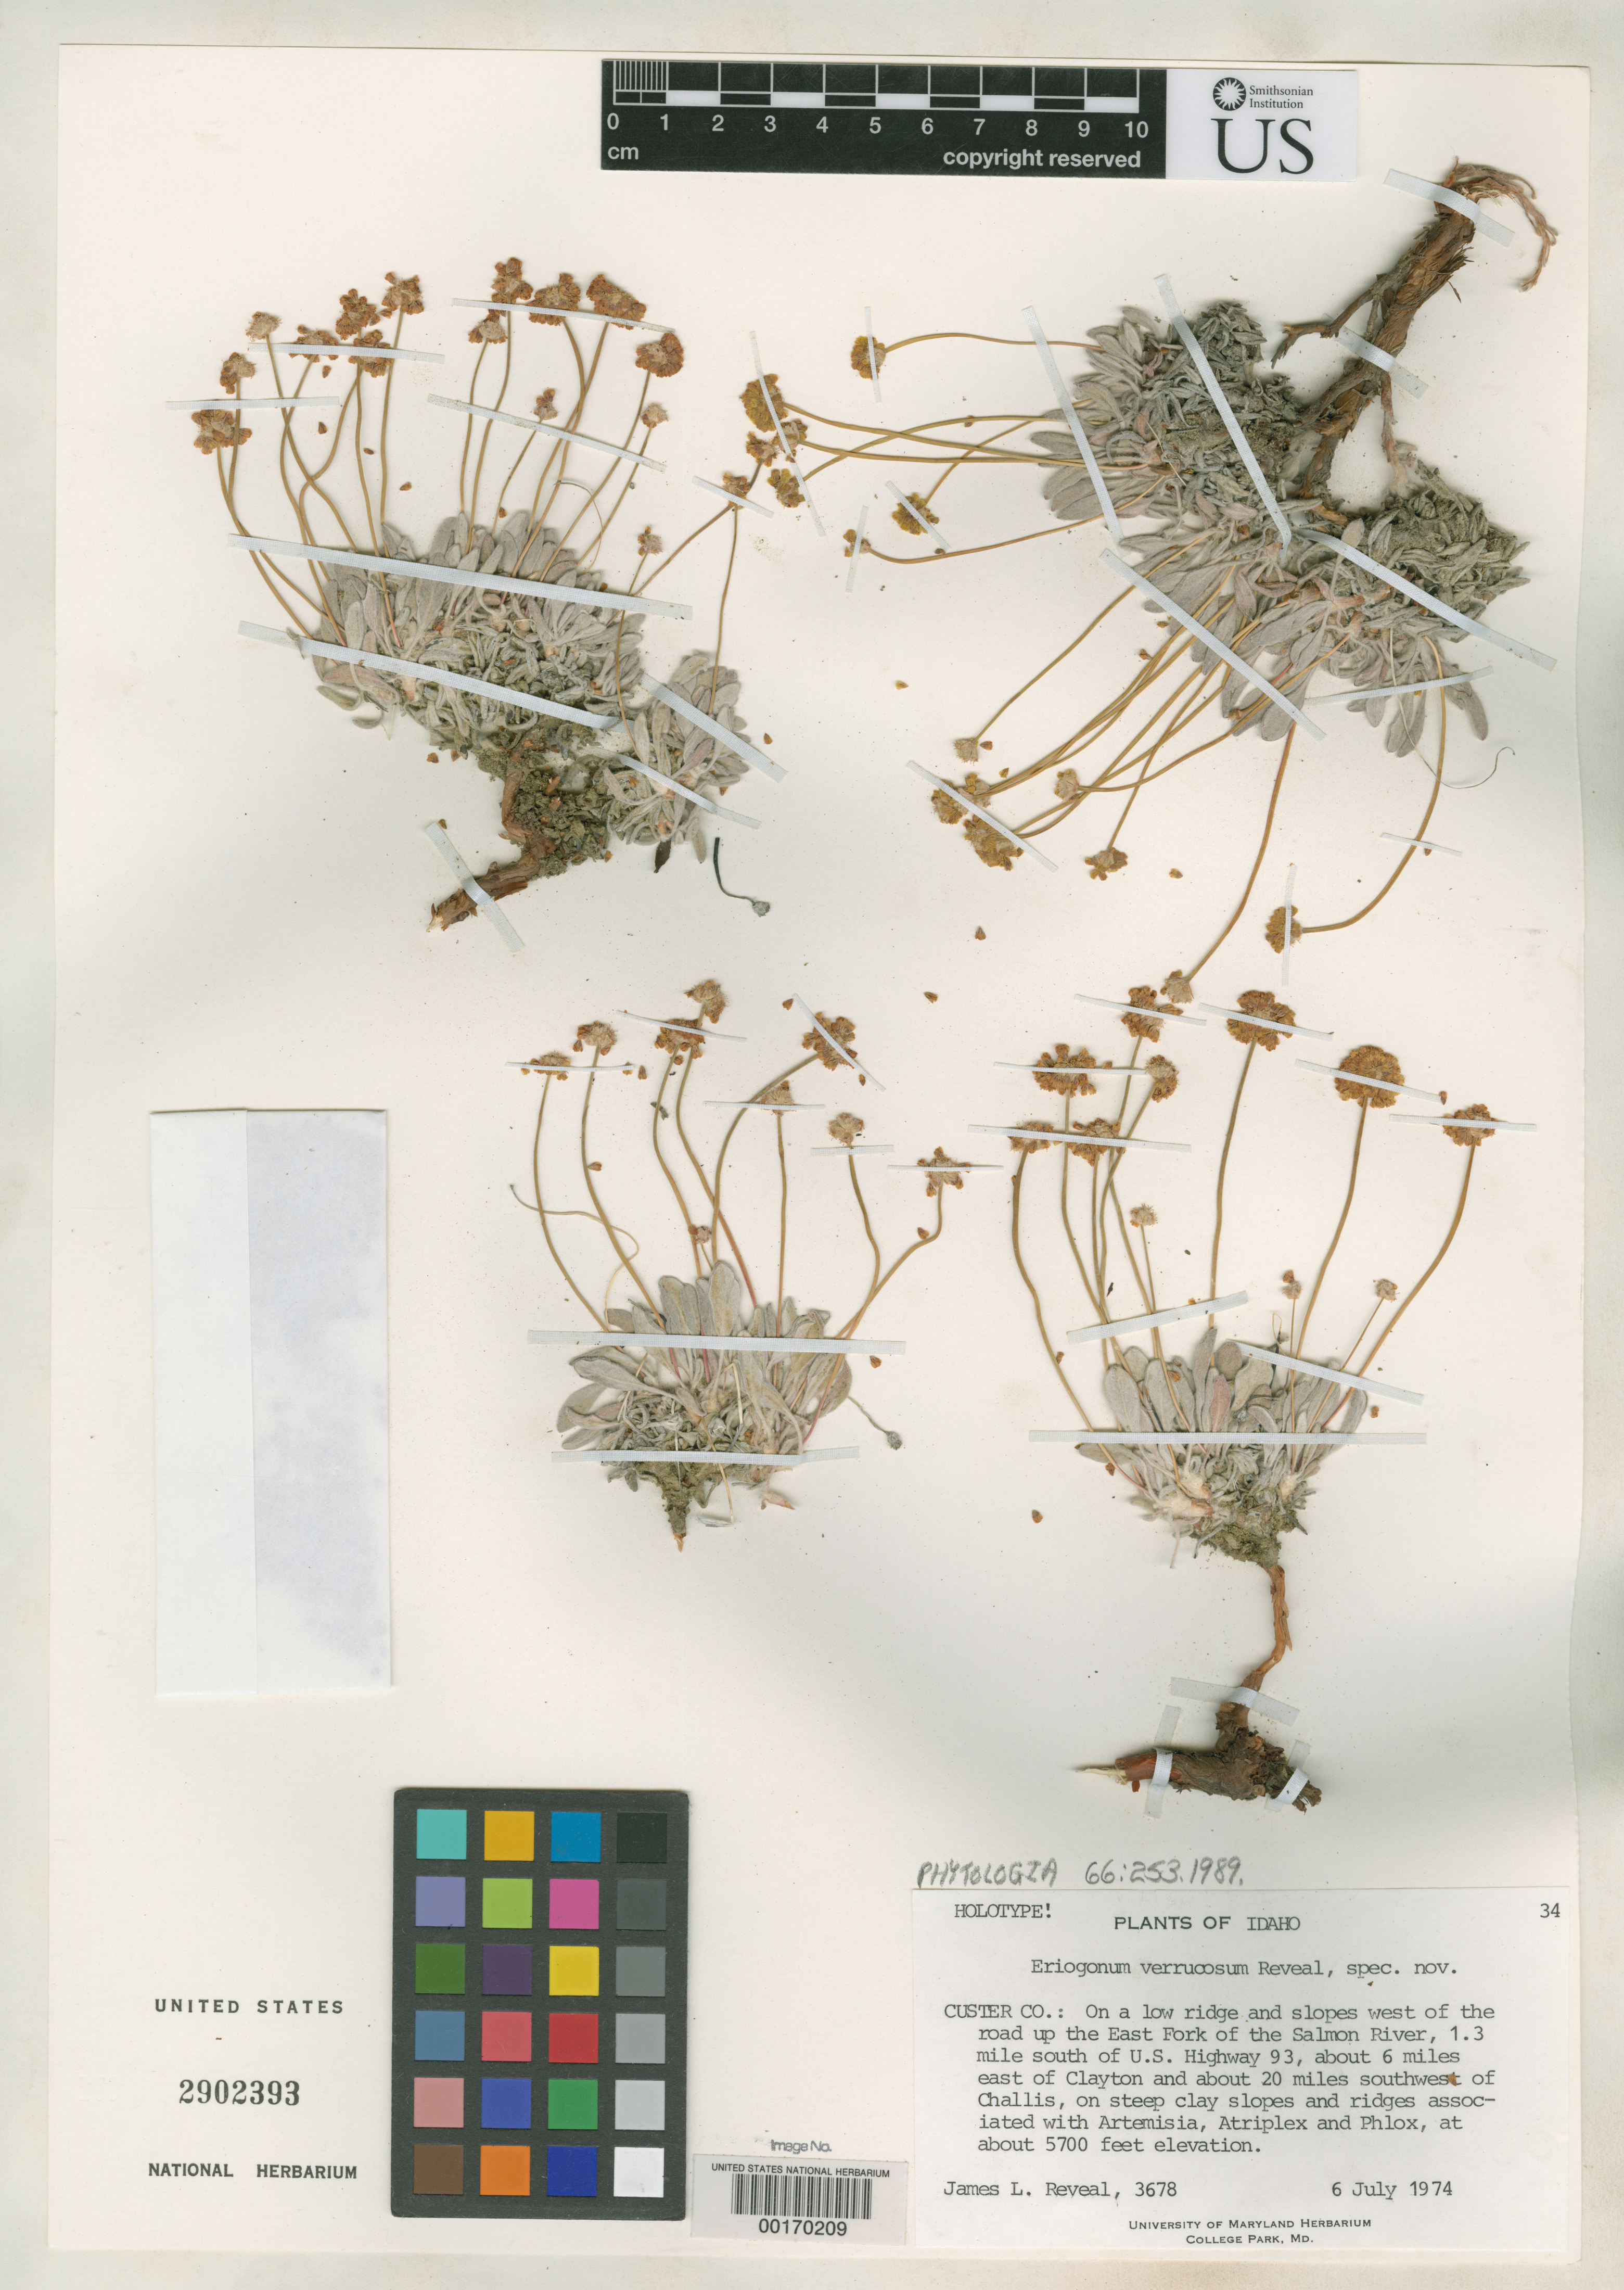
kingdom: Plantae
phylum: Tracheophyta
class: Magnoliopsida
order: Caryophyllales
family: Polygonaceae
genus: Eriogonum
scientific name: Eriogonum verrucosum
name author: Reveal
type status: Holotype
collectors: J. L. Reveal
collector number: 3678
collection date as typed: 06 Jul 1974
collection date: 1974-07-06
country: United States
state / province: Idaho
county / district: Custer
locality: Low ridge & slope W of road up E fork of Salmon River, 1.3 mi S of U.S. hwy 93, ca. 6 mi E of Clayton & 20 mi SW of Challis.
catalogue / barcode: US 2902393